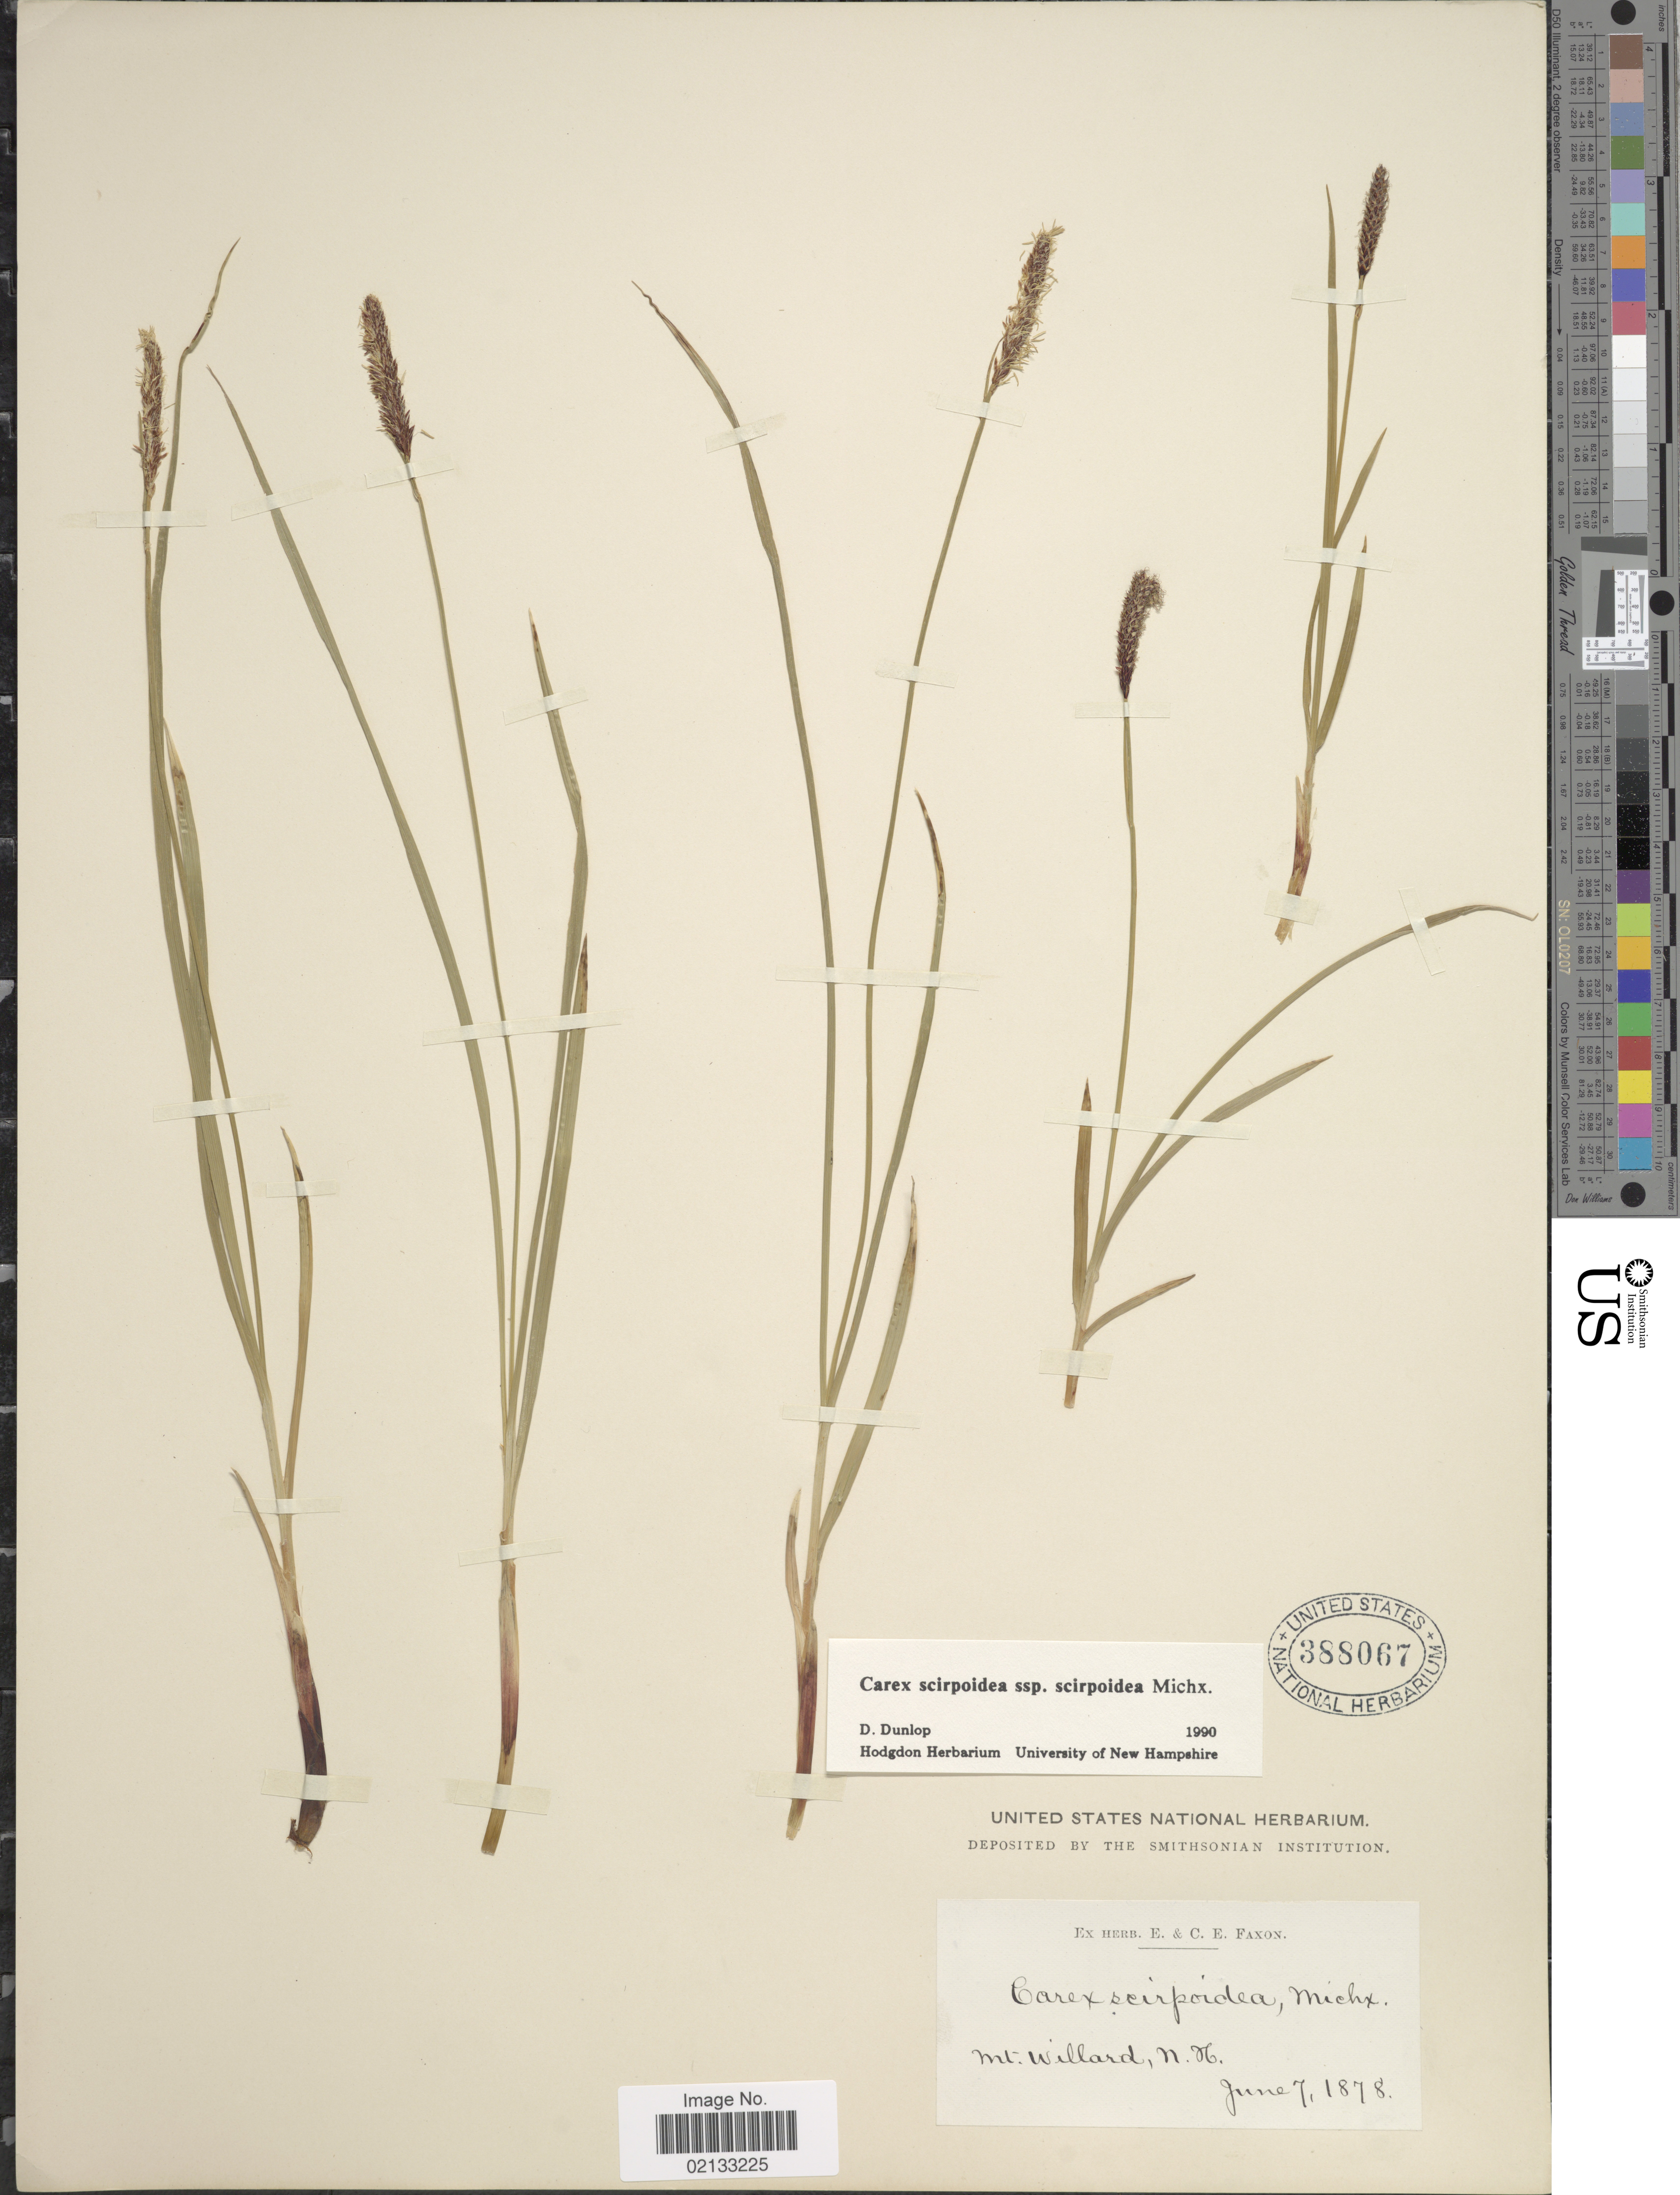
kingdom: Plantae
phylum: Tracheophyta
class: Liliopsida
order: Poales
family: Cyperaceae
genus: Carex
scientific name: Carex scirpoidea subsp. scirpoidea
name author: Michx.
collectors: ex herb. E. & C.E. Faxon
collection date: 1878-06-07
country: United States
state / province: New Hampshire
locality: Mt. Willard, N.H.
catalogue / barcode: US 388067